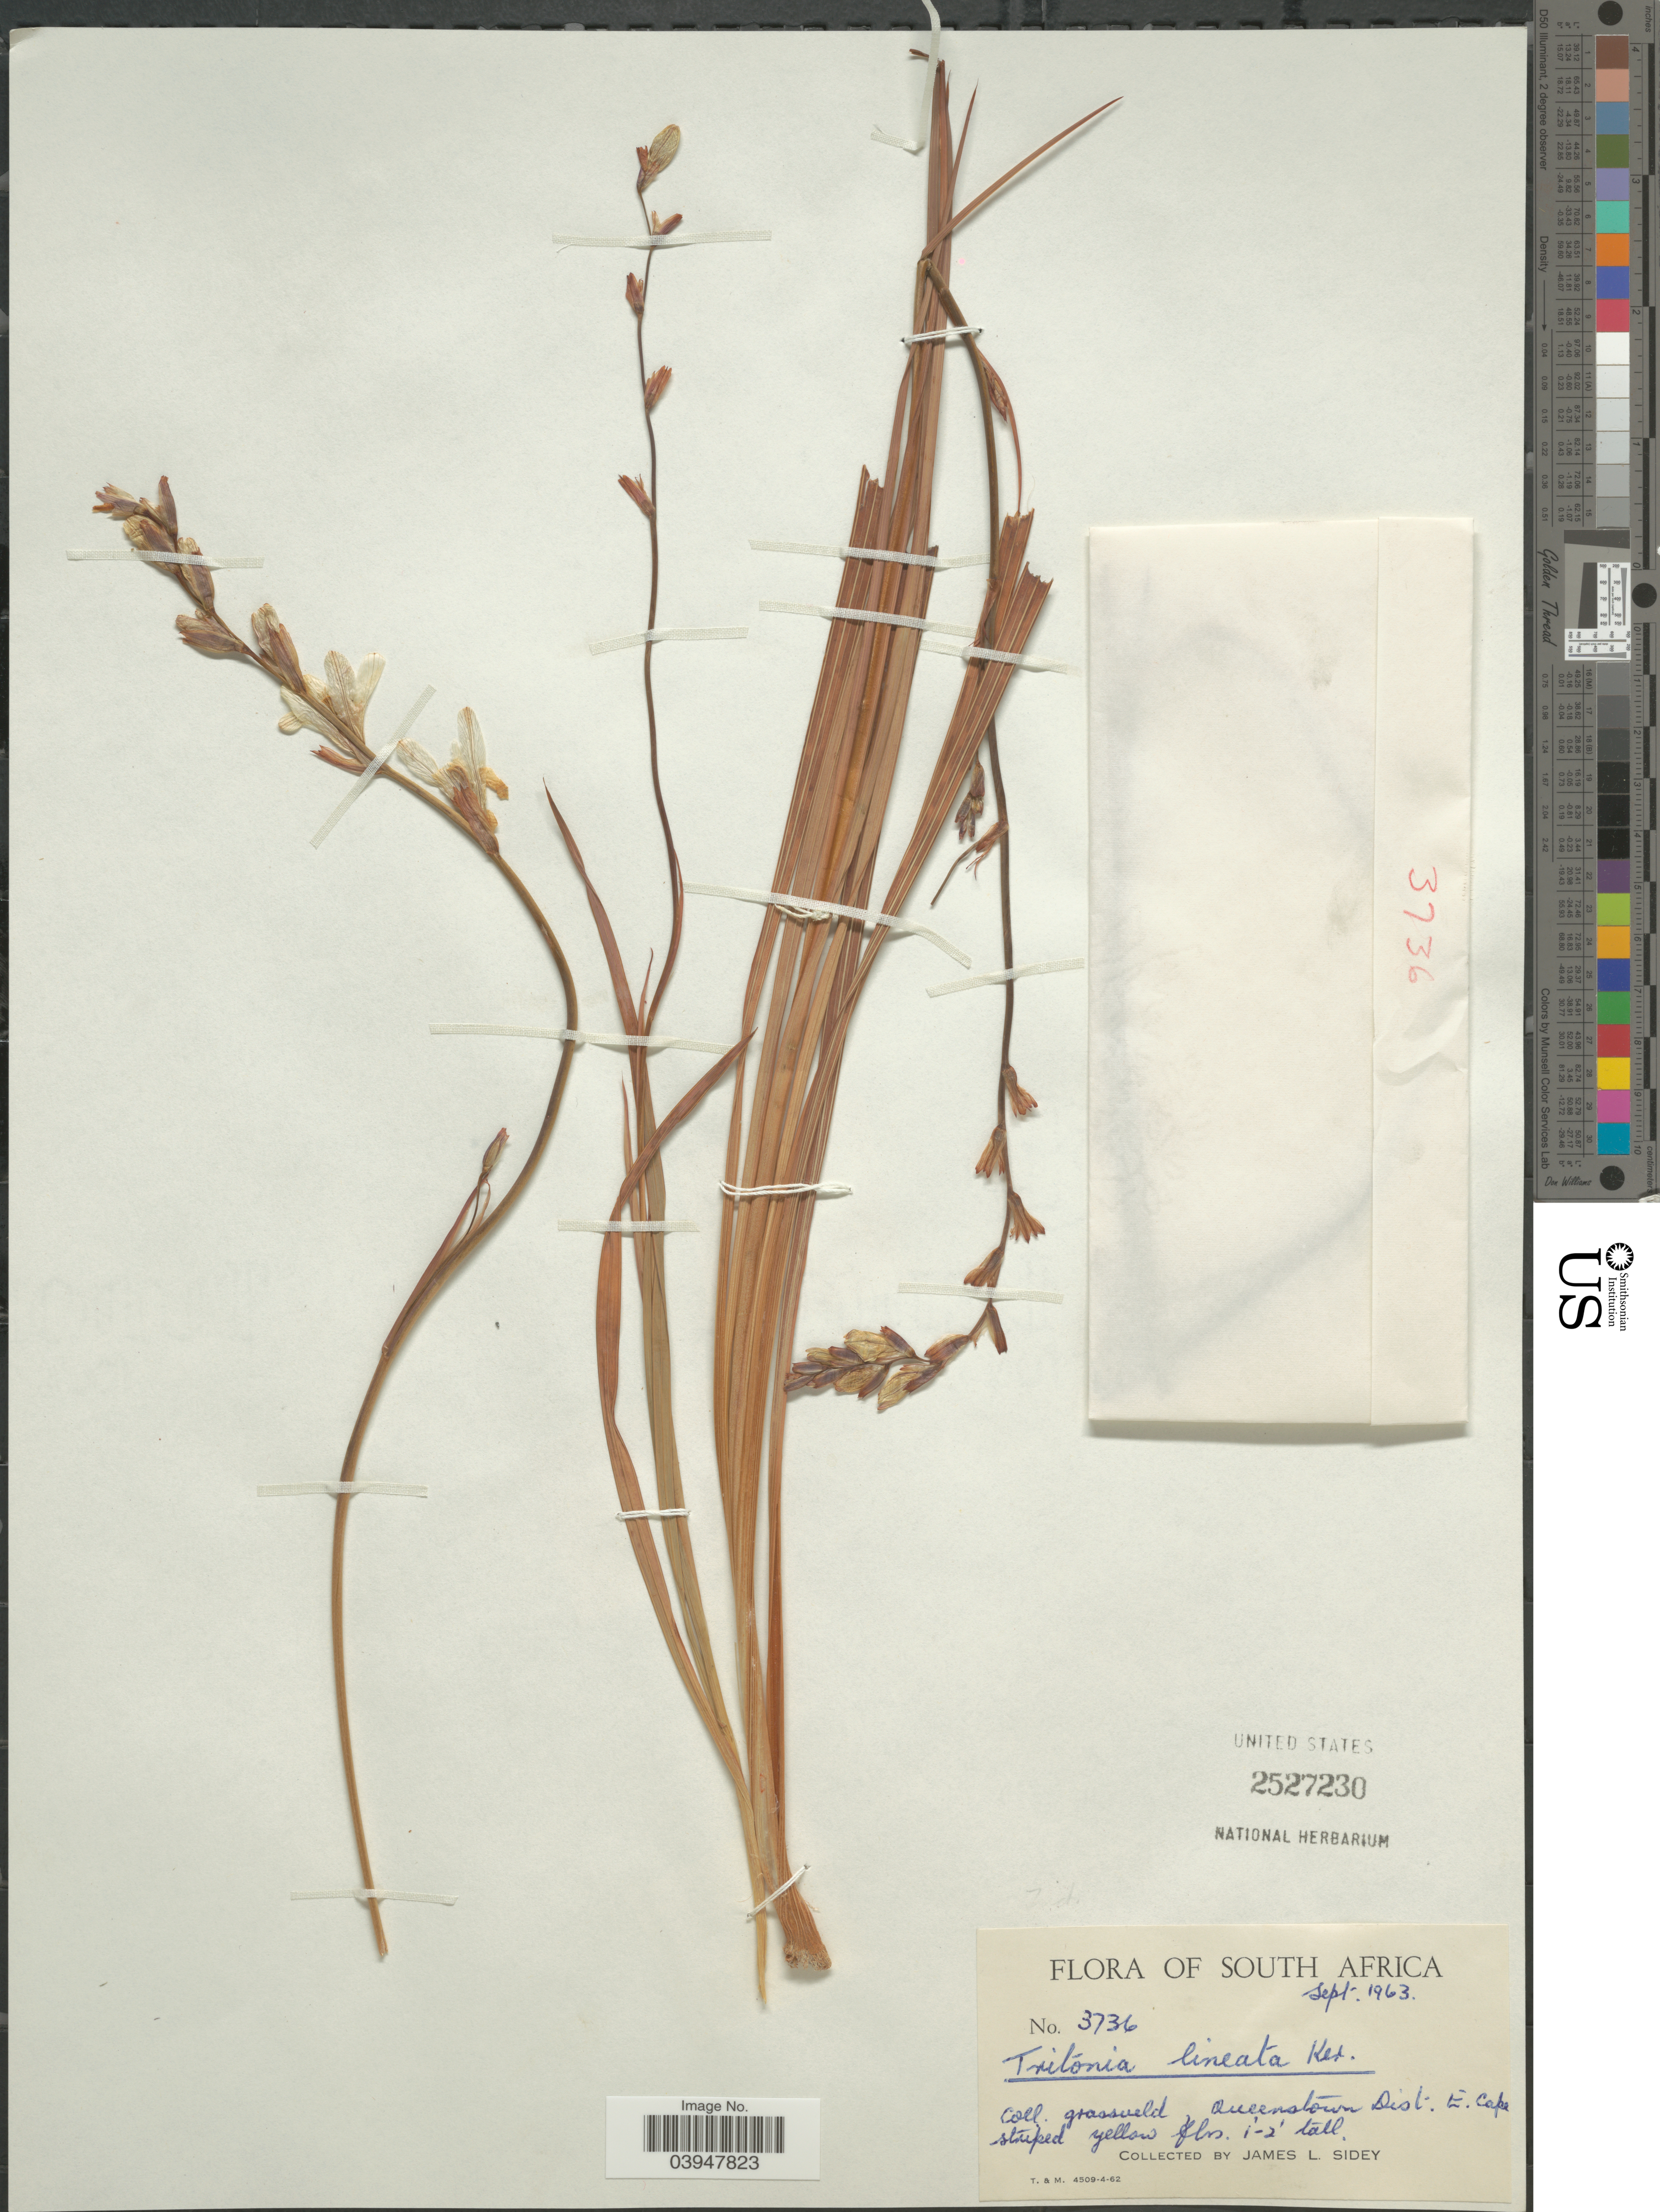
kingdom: Plantae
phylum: Tracheophyta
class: Liliopsida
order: Asparagales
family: Iridaceae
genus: Tritonia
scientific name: Tritonia lineata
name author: (Salisb.) Ker Gawl.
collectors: J. L. Sidey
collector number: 3736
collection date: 1963-09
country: South Africa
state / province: Eastern Cape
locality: Queenstown Dist. E. Cape.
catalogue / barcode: US 2527230